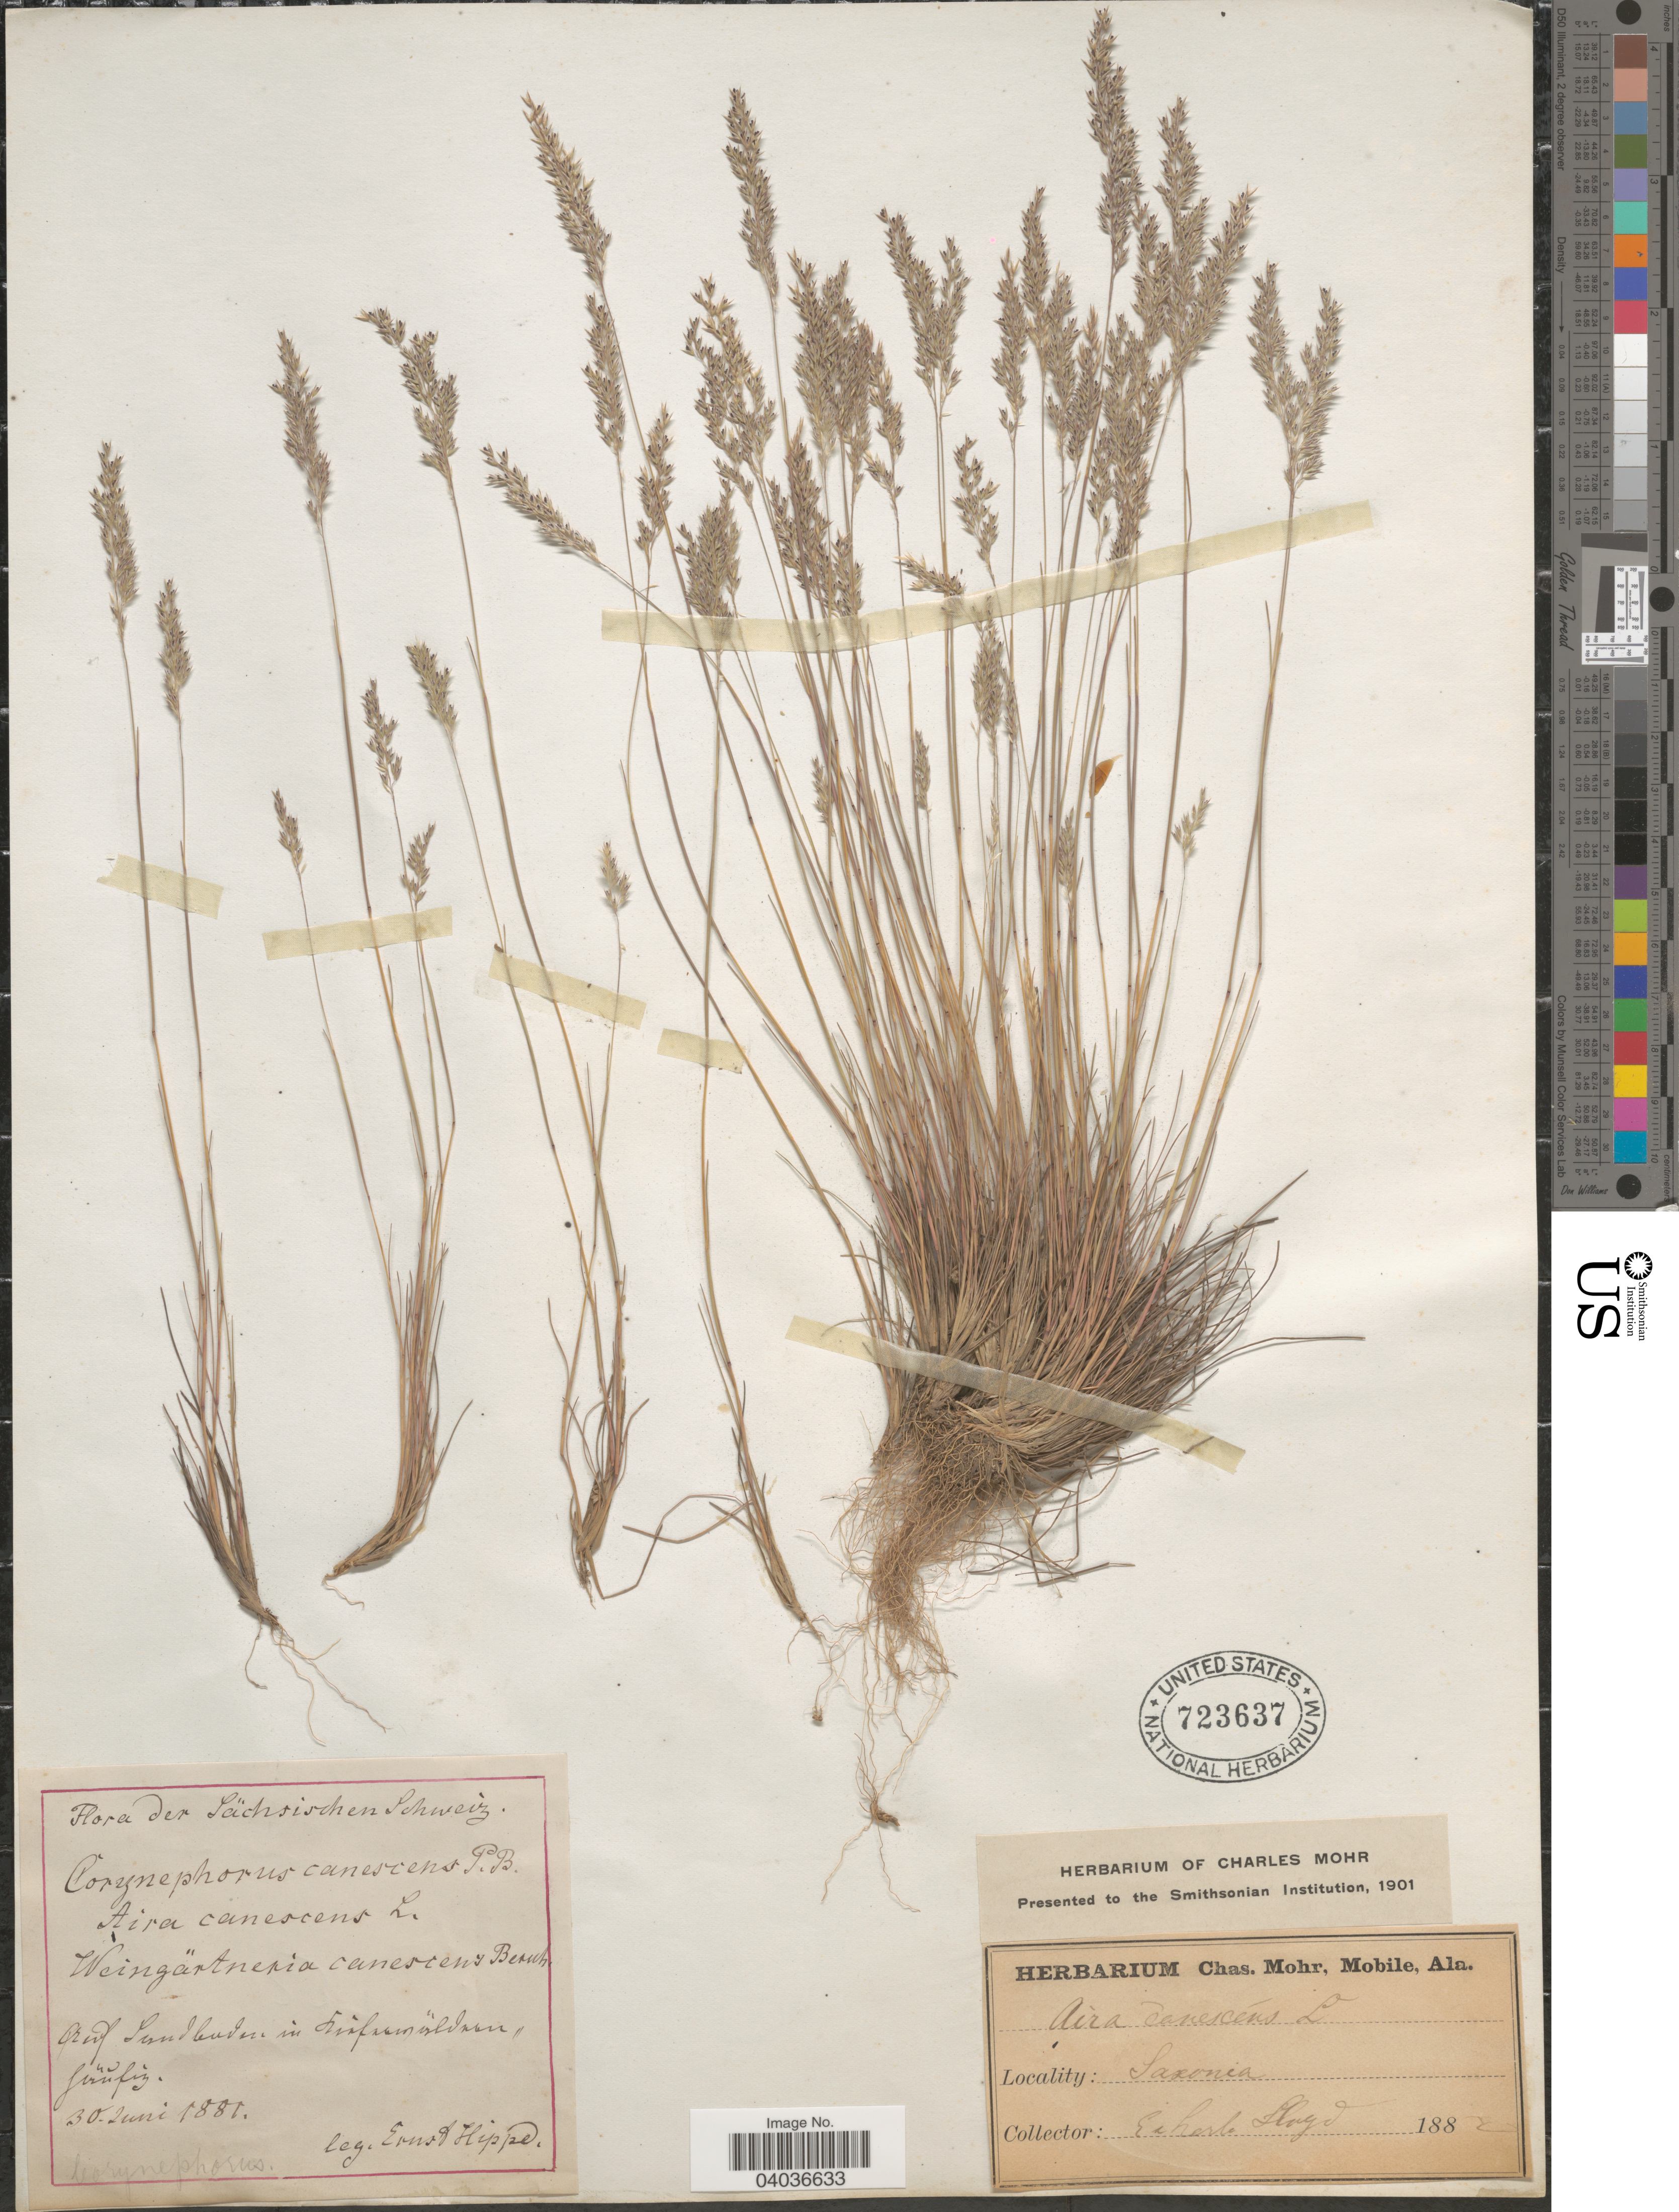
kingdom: Plantae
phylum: Tracheophyta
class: Liliopsida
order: Poales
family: Poaceae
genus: Corynephorus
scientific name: Corynephorus canescens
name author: (L, MEL) P. Beauv.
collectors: E. Hippe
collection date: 1880-06-30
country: Switzerland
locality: Sächsischen Schweiz. Auf Sundbuden in Finfaumüldnan. [interpreted] Saxonia.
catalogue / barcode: US 723637